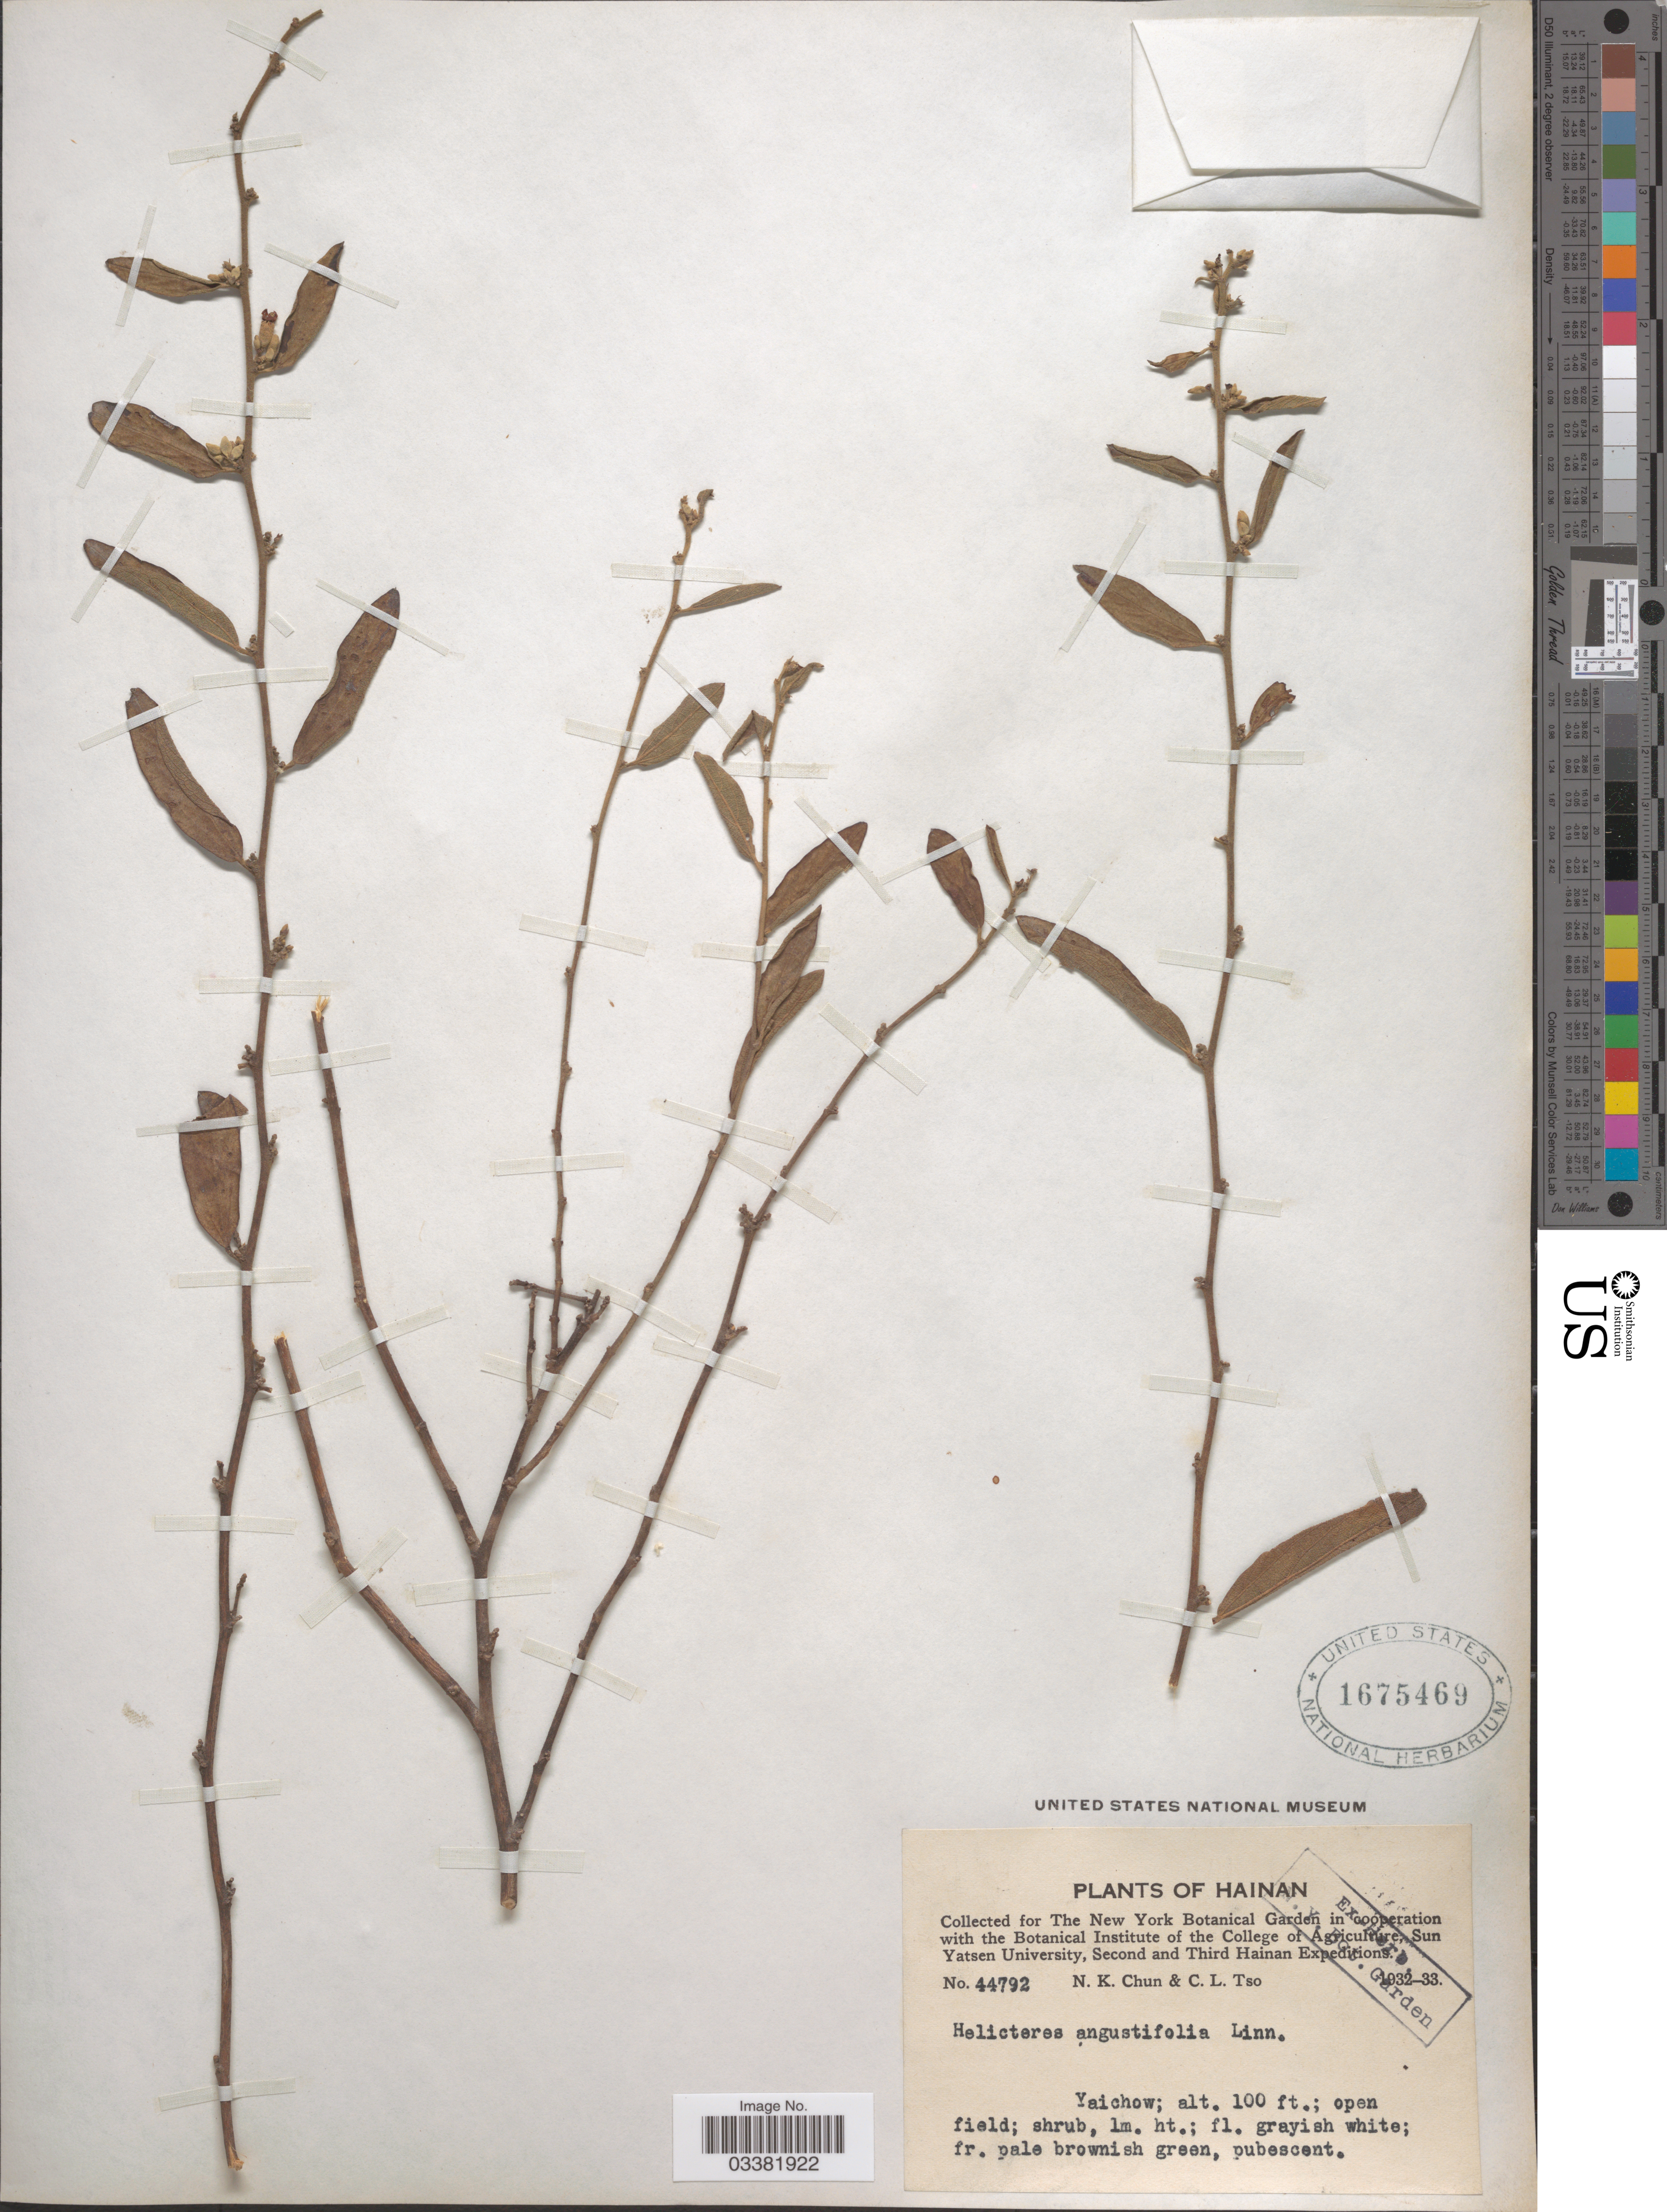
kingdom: Plantae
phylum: Tracheophyta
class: Magnoliopsida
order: Malvales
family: Malvaceae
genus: Helicteres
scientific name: Helicteres angustifolia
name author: L.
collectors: N. K. Chun & C. Tso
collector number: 44792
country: China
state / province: Hainan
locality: Yaichow.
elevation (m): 30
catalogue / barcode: US 1675469